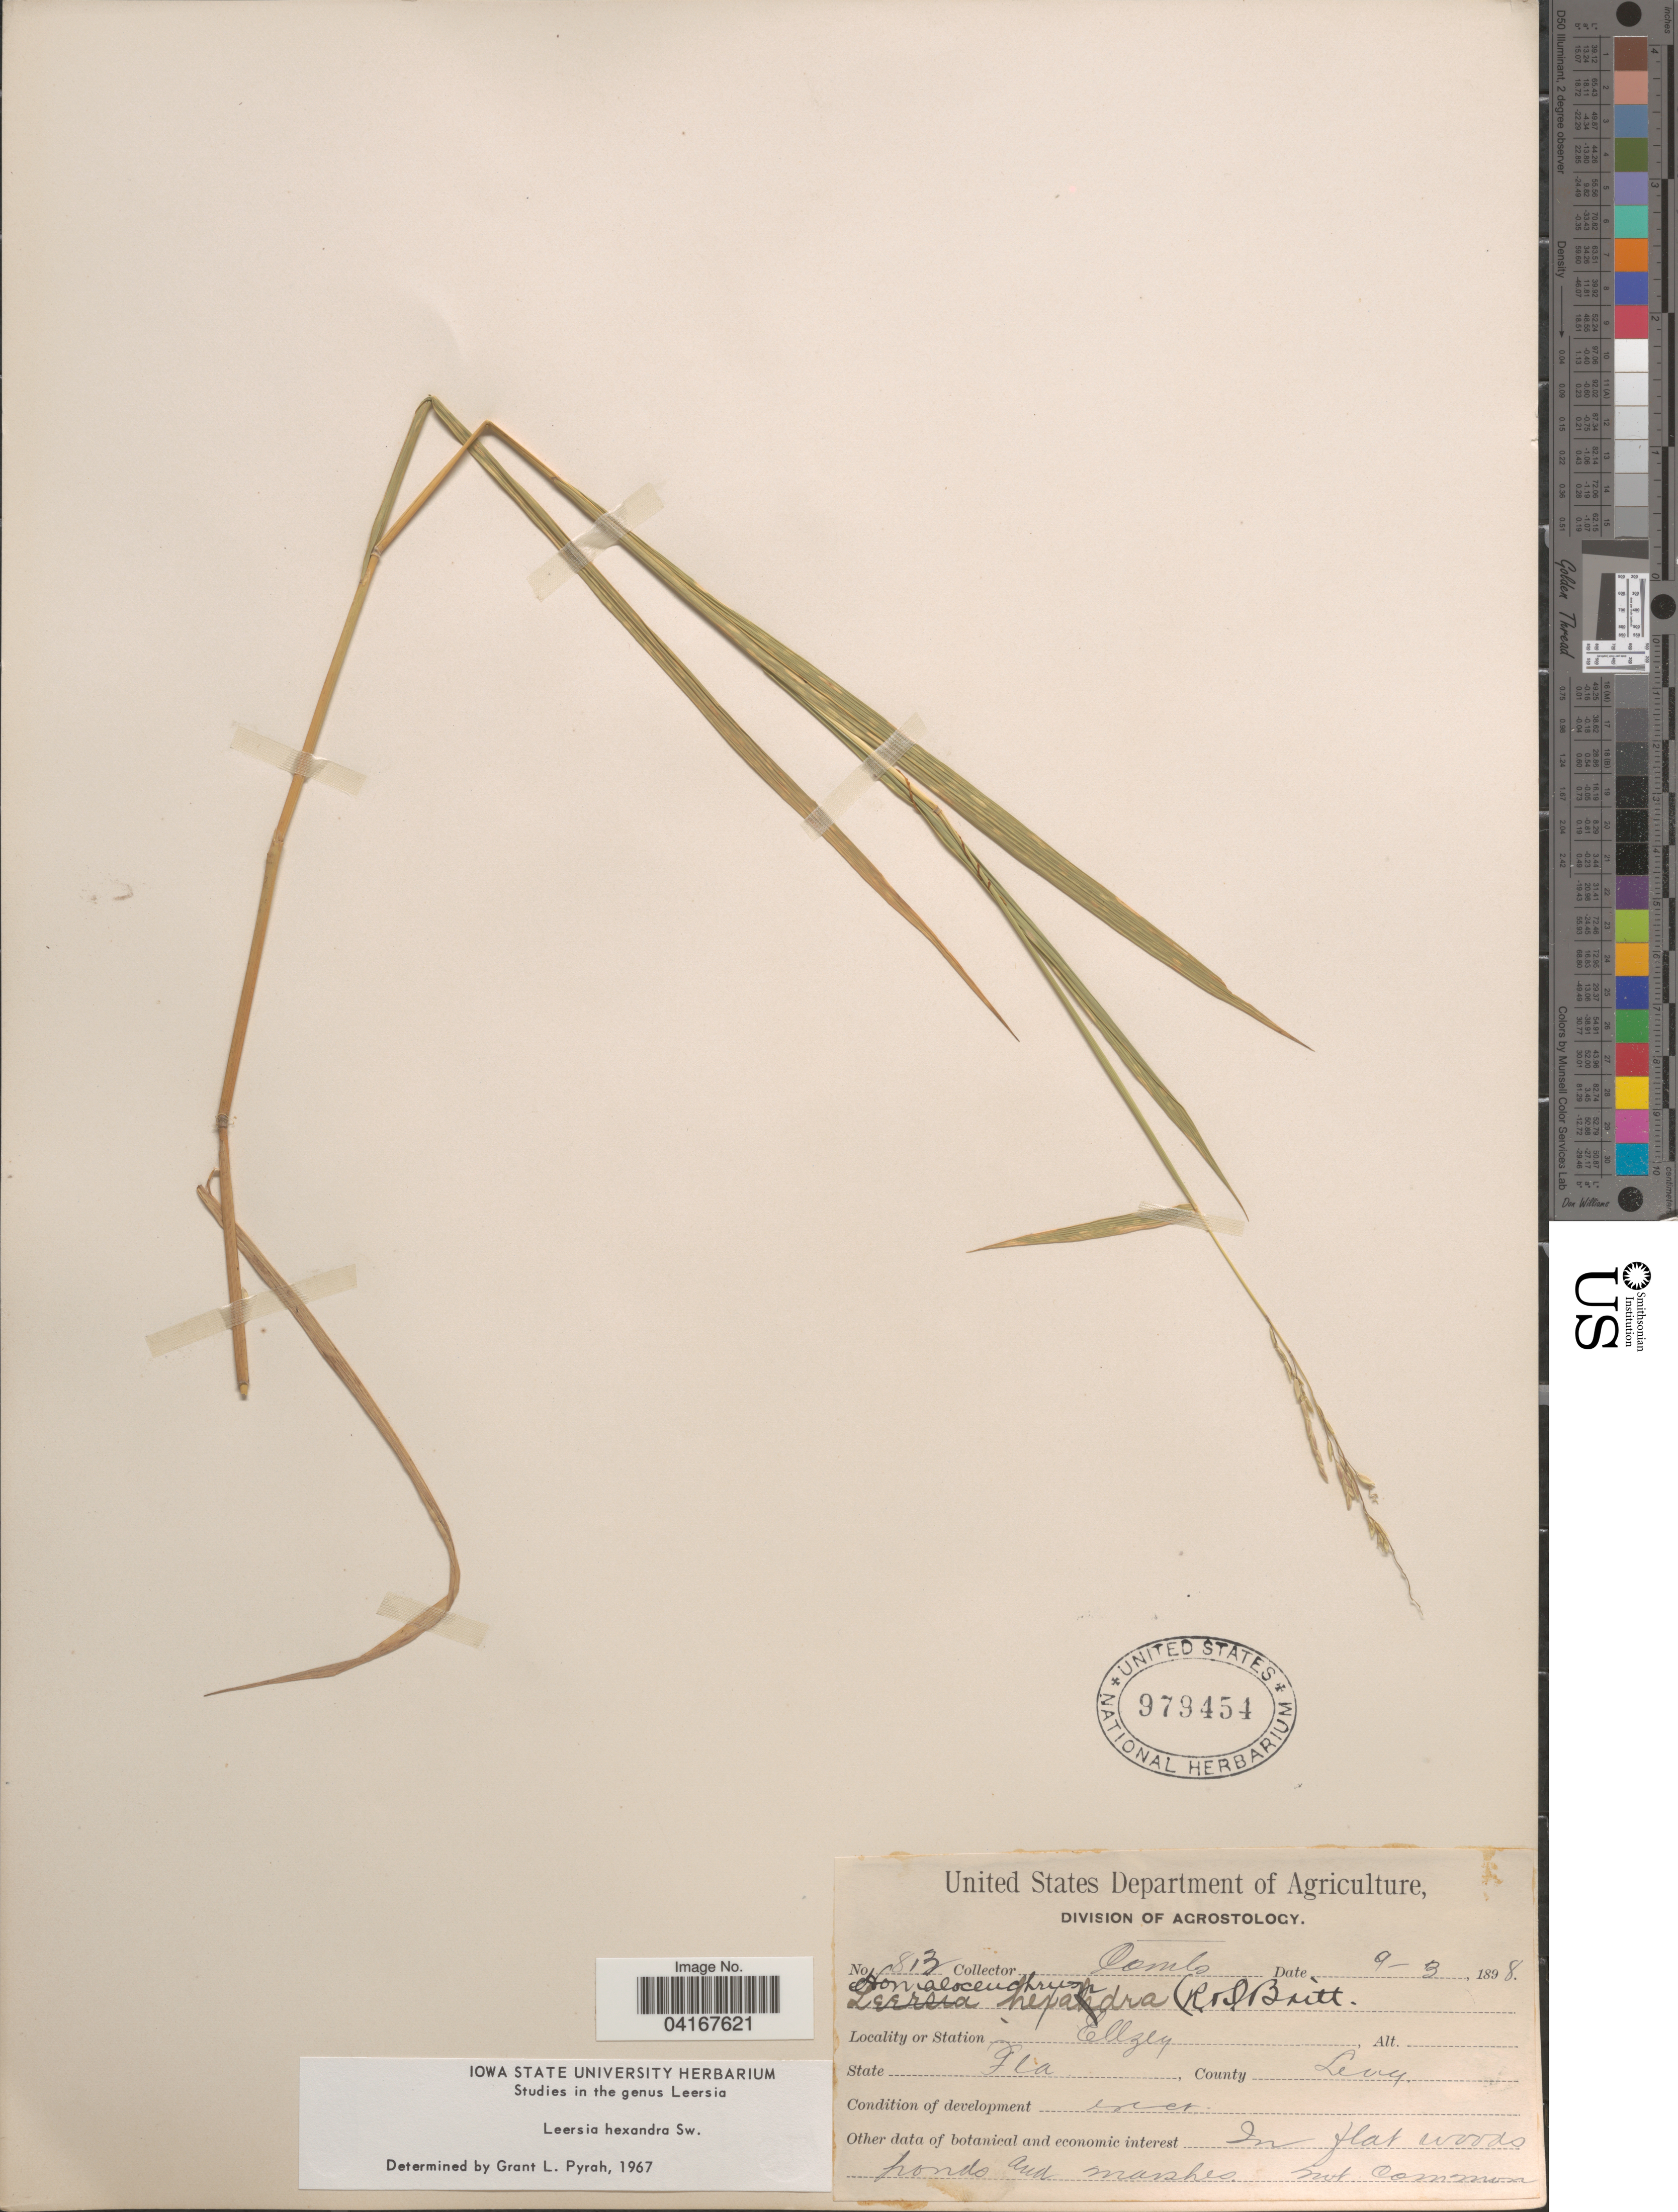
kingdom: Plantae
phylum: Tracheophyta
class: Liliopsida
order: Poales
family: Poaceae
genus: Leersia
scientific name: Leersia hexandra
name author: Sw.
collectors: -. Combs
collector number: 813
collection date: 1898-09-03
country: United States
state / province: Florida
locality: Ellzey. County Levy.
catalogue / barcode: US 979454